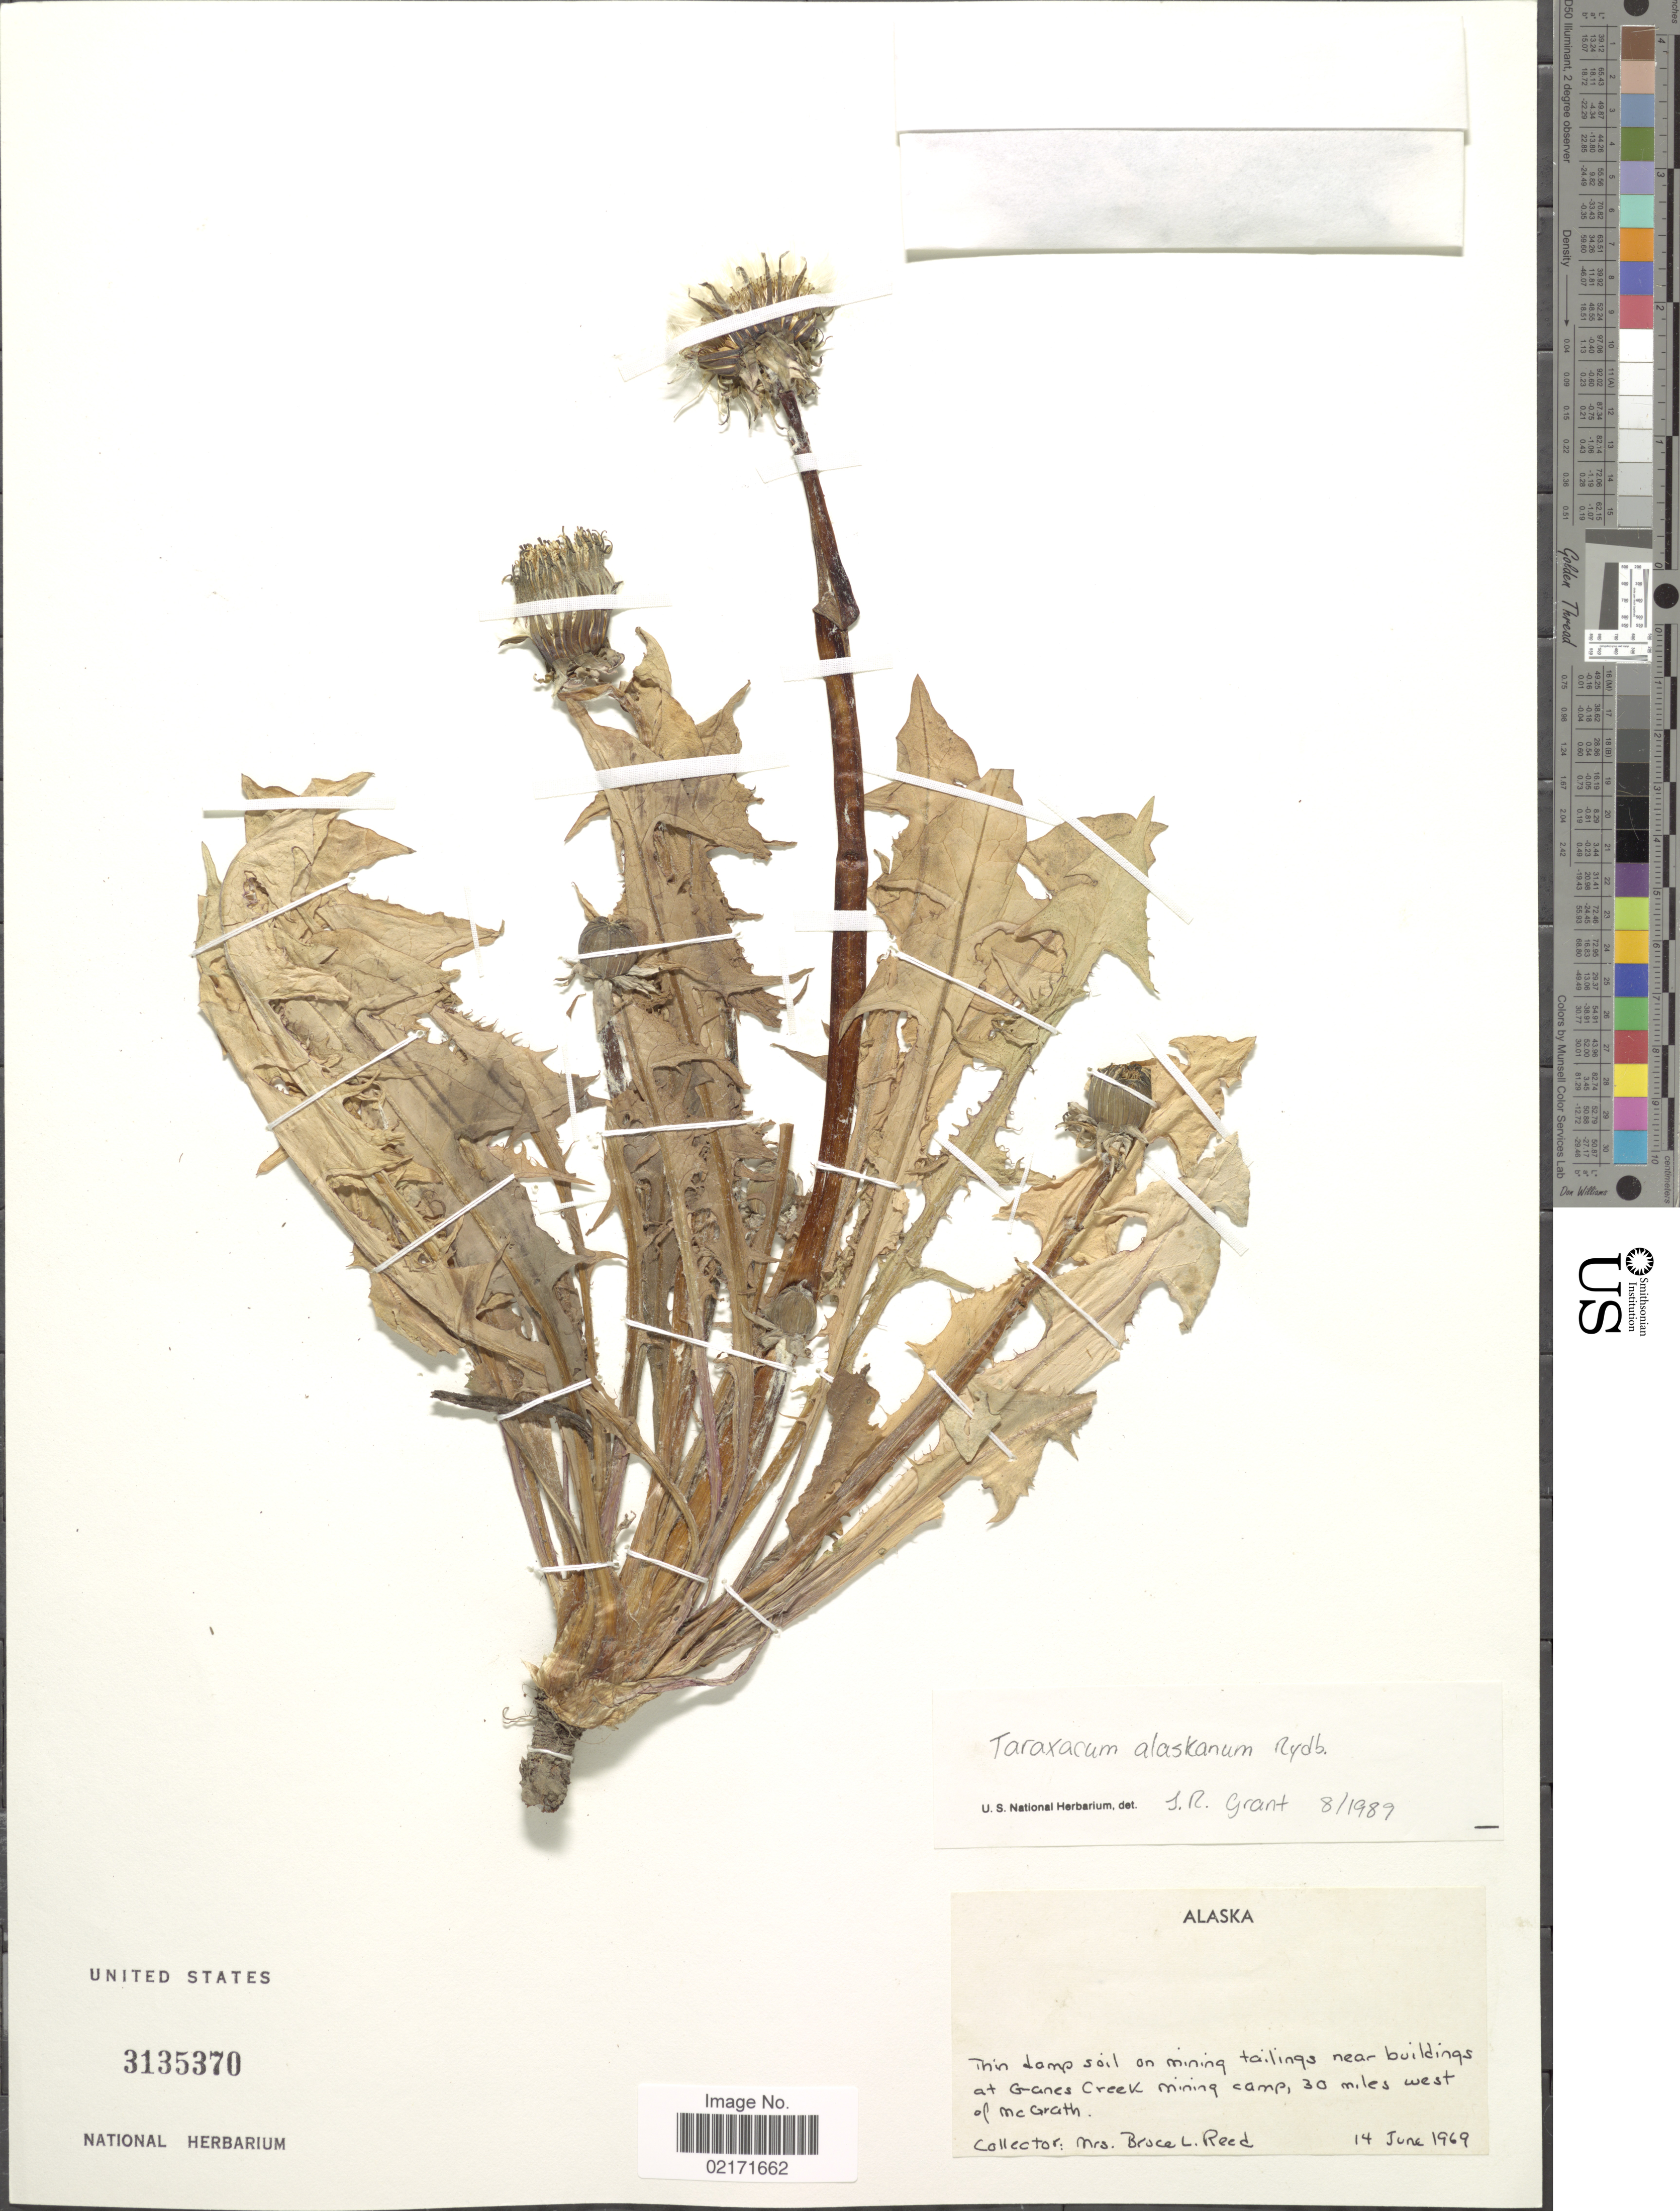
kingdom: Plantae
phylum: Tracheophyta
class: Magnoliopsida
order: Asterales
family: Asteraceae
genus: Taraxacum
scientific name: Taraxacum alaskanum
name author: Rydb.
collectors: B. Reed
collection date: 1969-06-14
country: United States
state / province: Alaska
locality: Thin damp soil on mining tailings near buildings at Ganes Creek mining camp, 30 miles west of McGrath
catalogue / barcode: US 3135370